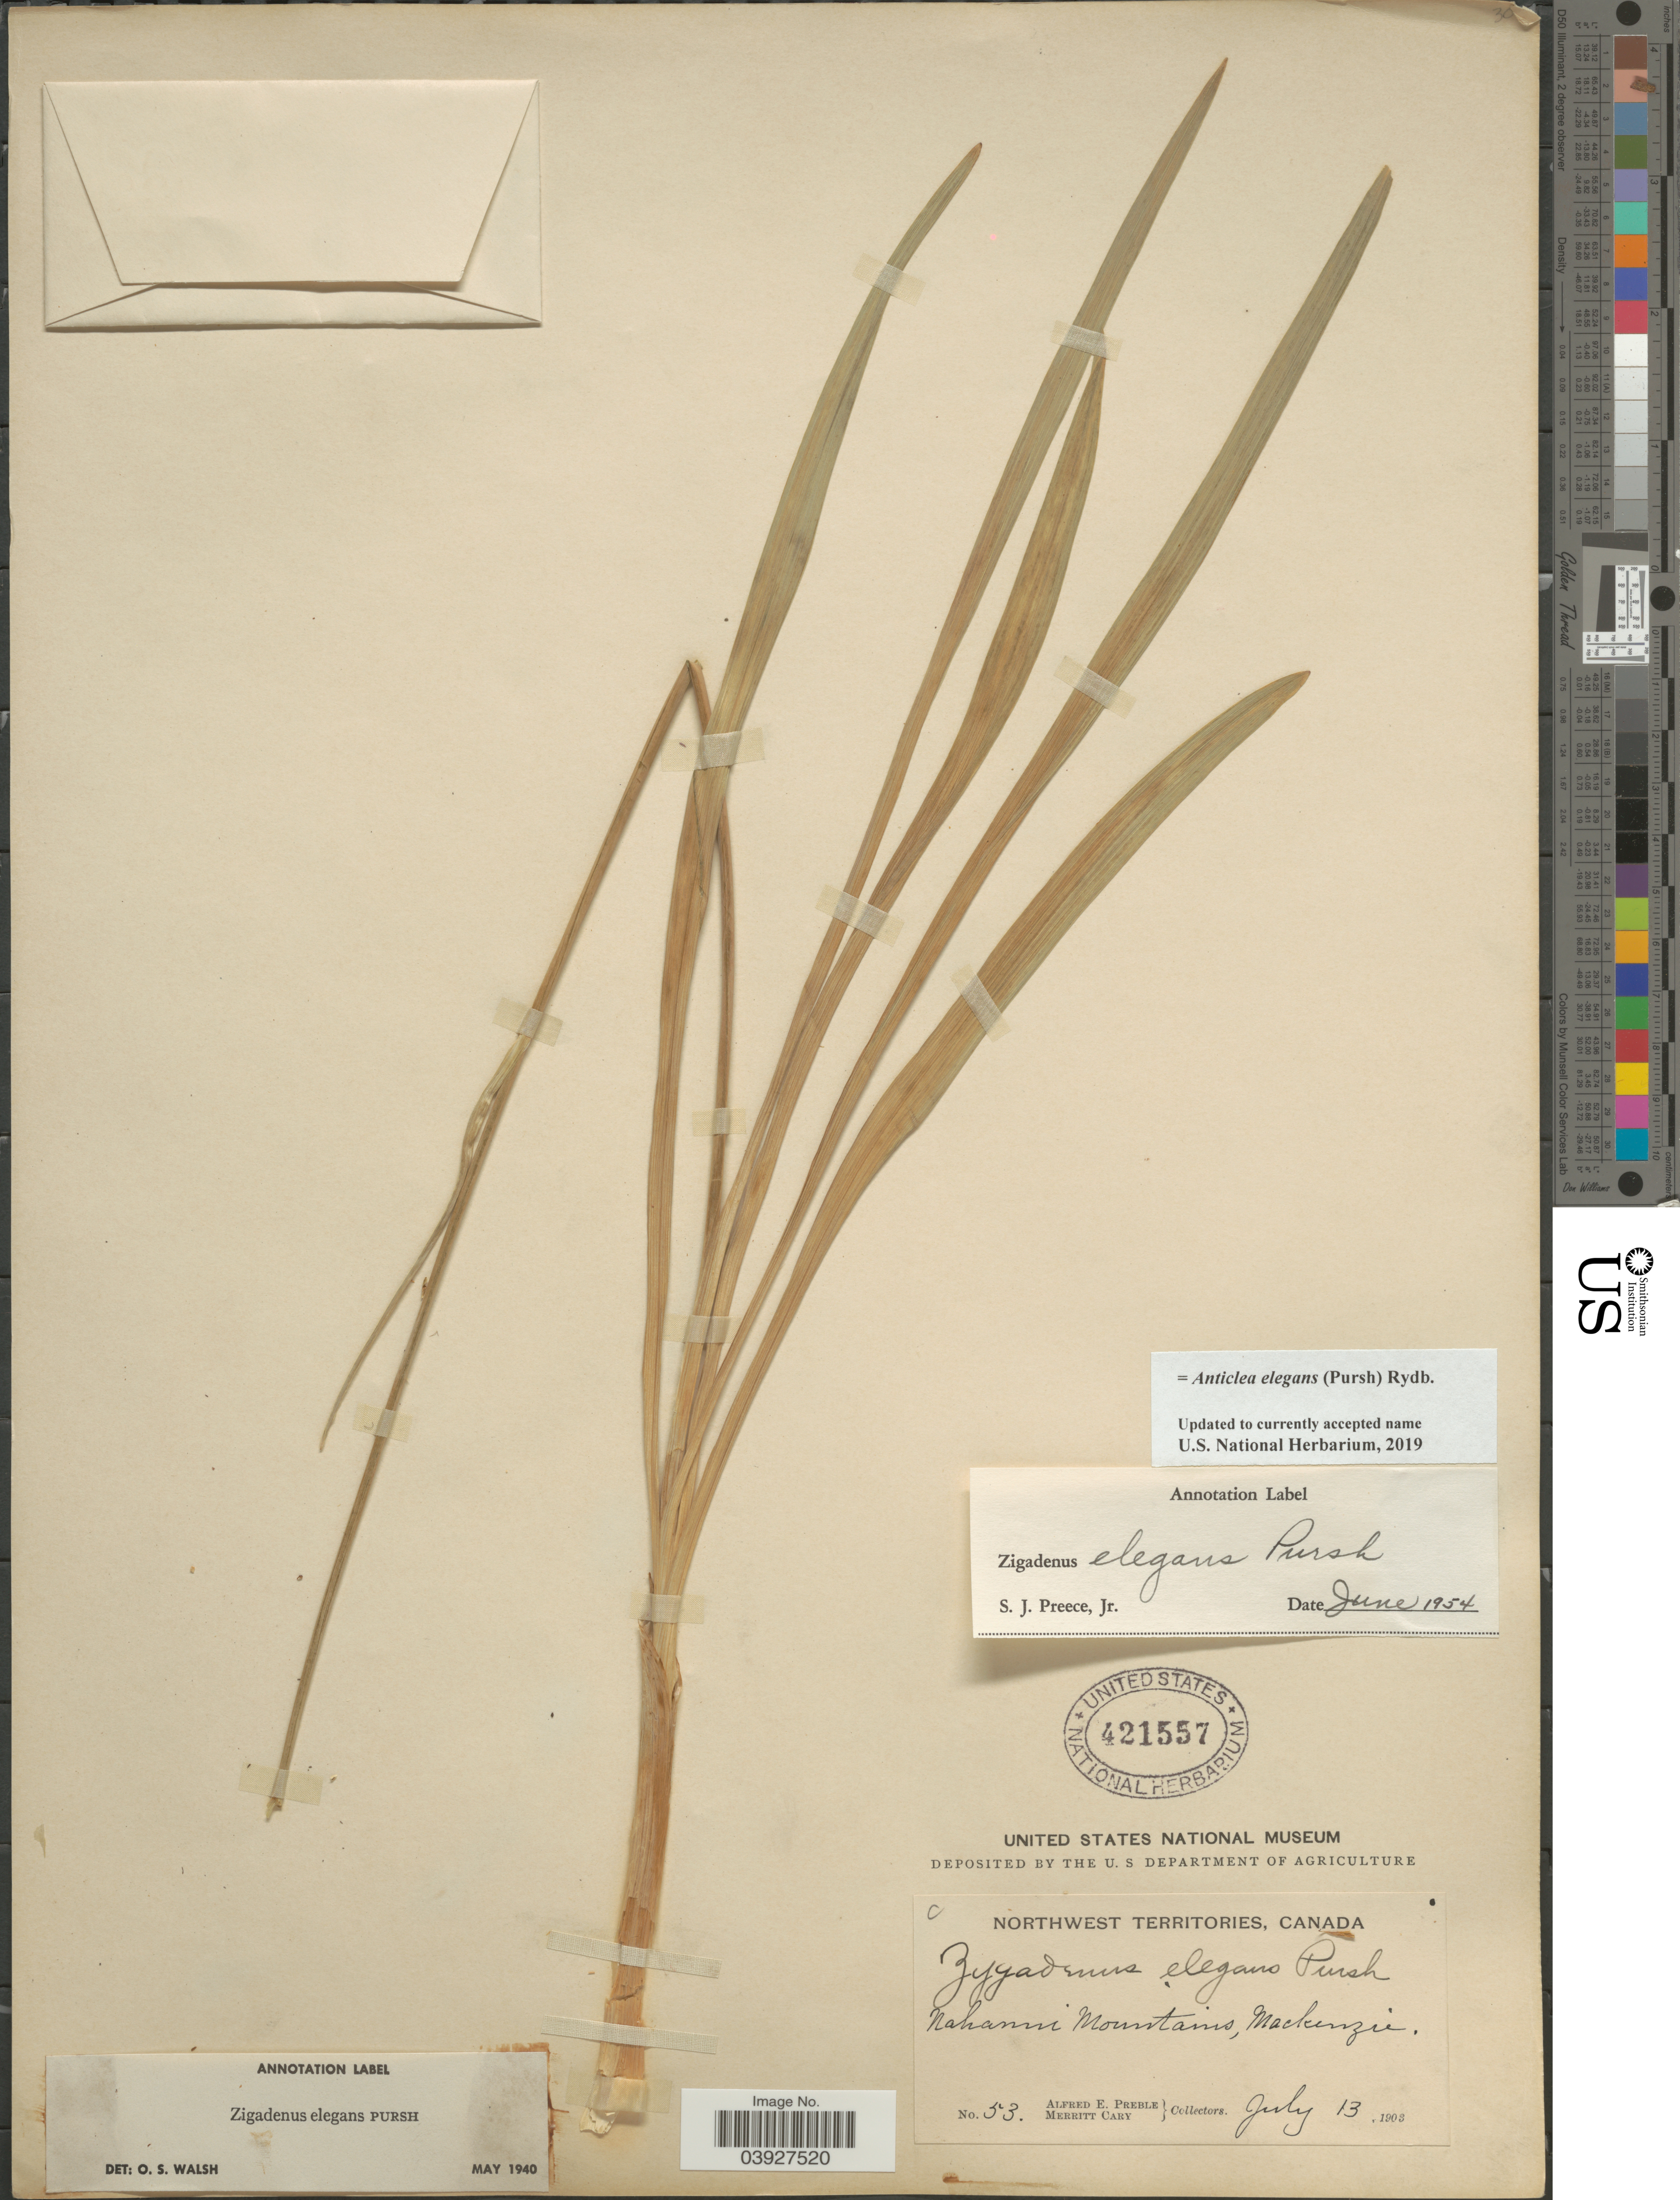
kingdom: Plantae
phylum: Tracheophyta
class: Liliopsida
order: Liliales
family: Melanthiaceae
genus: Anticlea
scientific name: Anticlea elegans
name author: (Pursh) Rydb.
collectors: A. Preble & M. Cary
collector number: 53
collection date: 1903-07-13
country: Canada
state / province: Northwest Territories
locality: Nahanni Mountains, Mackenzie.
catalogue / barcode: US 421557